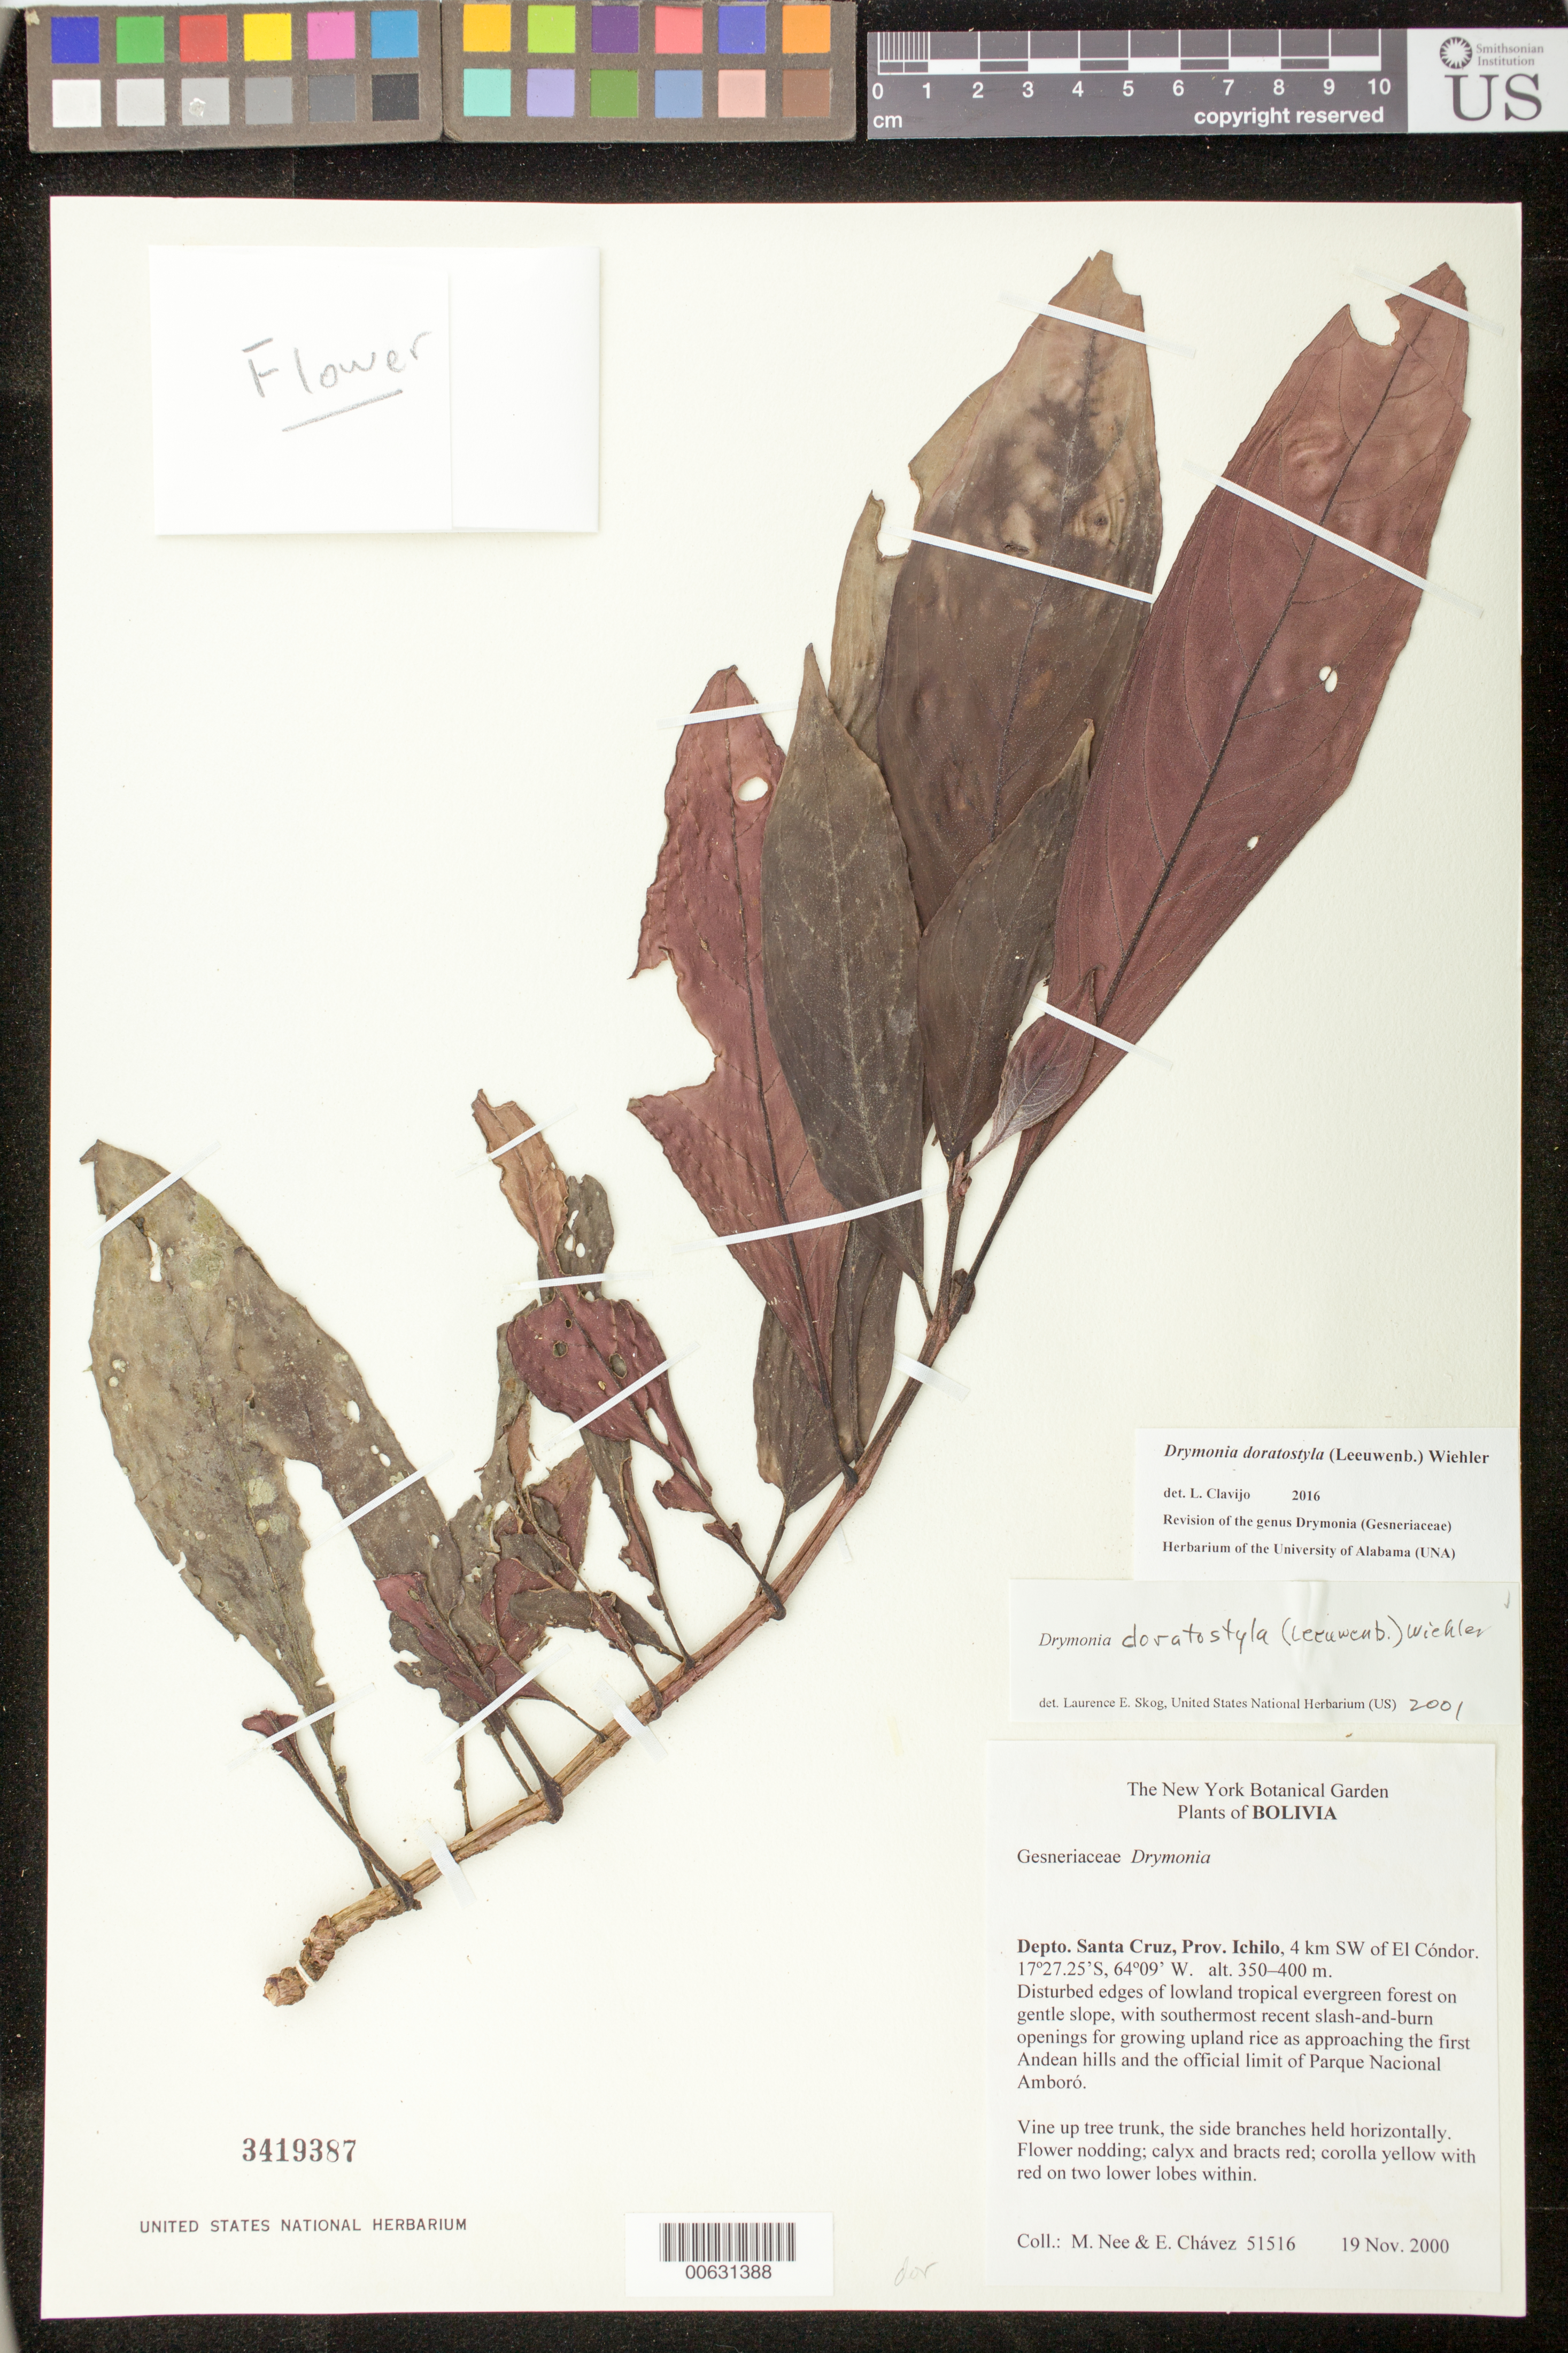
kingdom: Plantae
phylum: Tracheophyta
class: Magnoliopsida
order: Lamiales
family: Gesneriaceae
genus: Drymonia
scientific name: Drymonia doratostyla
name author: (Leeuwenb.) Wiehler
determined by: Skog, Laurence E.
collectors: M. Nee & E. Chávez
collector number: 51516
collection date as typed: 19 Nov 2000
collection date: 2000-11-19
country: Bolivia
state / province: Santa Cruz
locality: Prov. Ichilo, 4 km SW of El Cóndor… as approaching the first Andean hills and the official limit of Parque Nacional Amboró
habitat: Disturbed edges of lowland tropical evergreen forest on gentle slope, with southermost recent slash-and-burn openings for growing upland rice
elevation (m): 350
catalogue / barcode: US 3419387